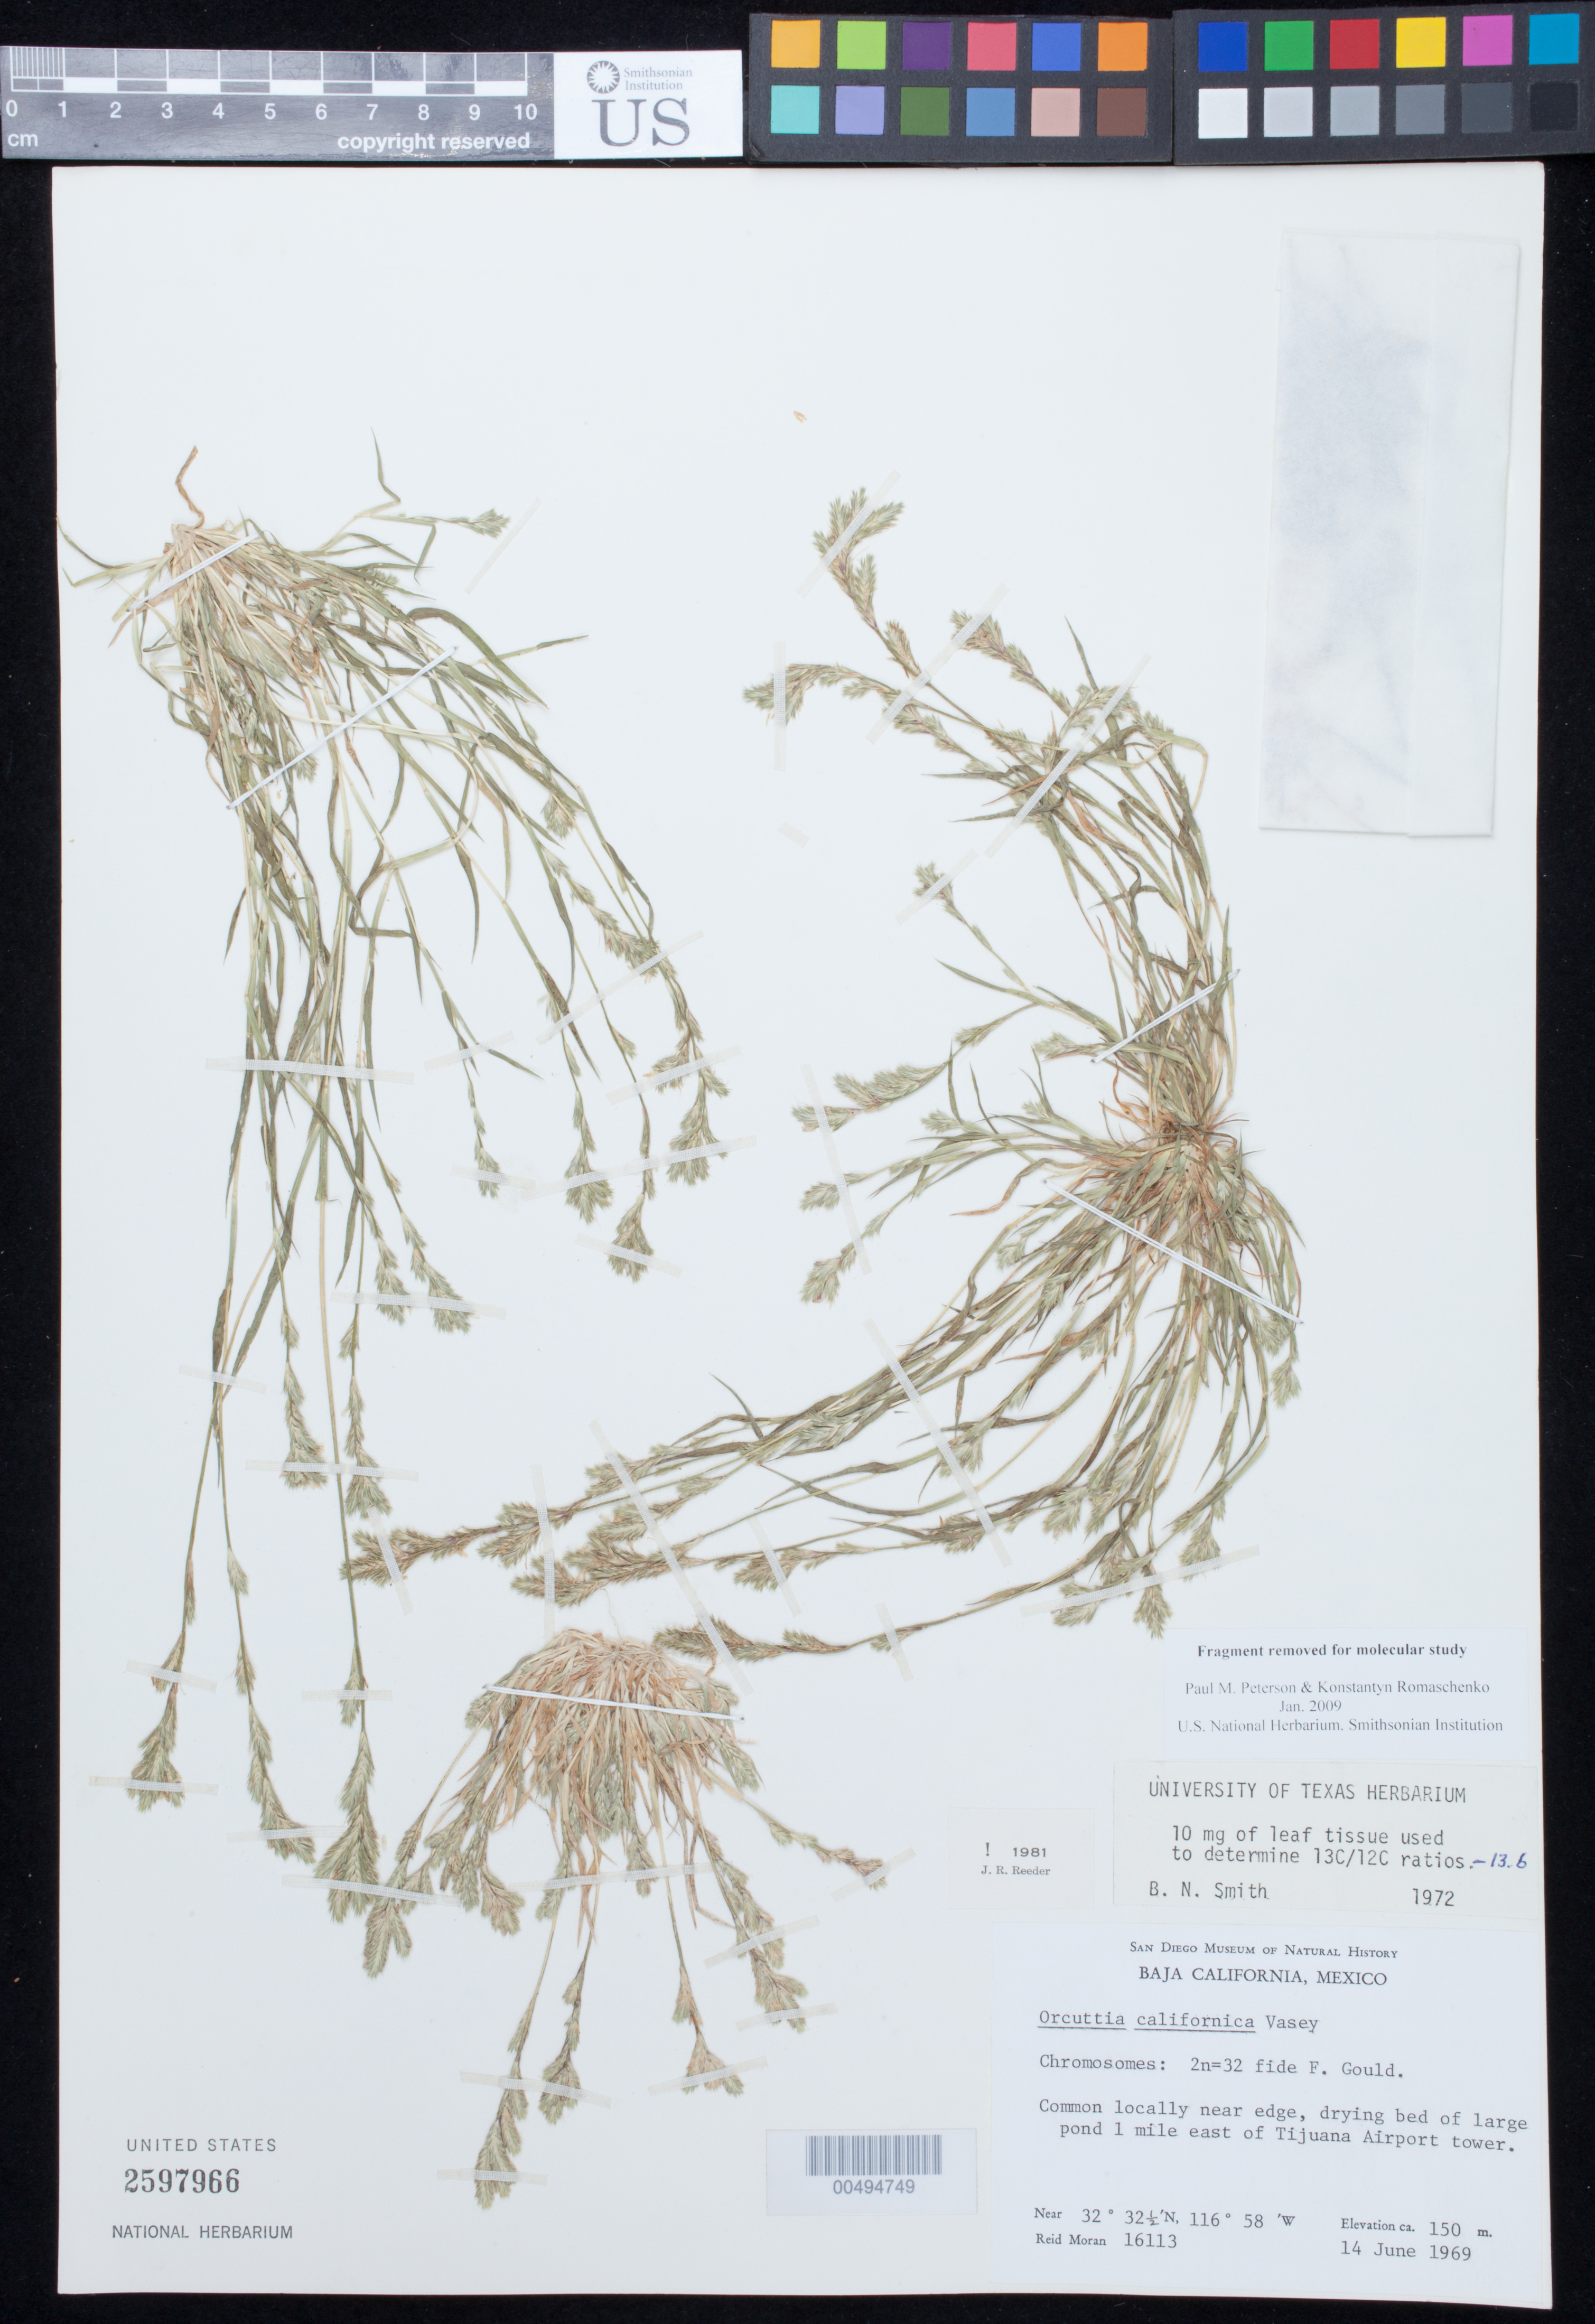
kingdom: Plantae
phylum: Tracheophyta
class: Liliopsida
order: Poales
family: Poaceae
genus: Orcuttia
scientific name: Orcuttia californica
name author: Vasey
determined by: Reeder, J. R., (UNITED STATES)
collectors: R. V. Moran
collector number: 16113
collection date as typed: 14 Jun 1969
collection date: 1969-06-14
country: Mexico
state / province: Baja California Norte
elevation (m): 150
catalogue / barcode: US 2597966